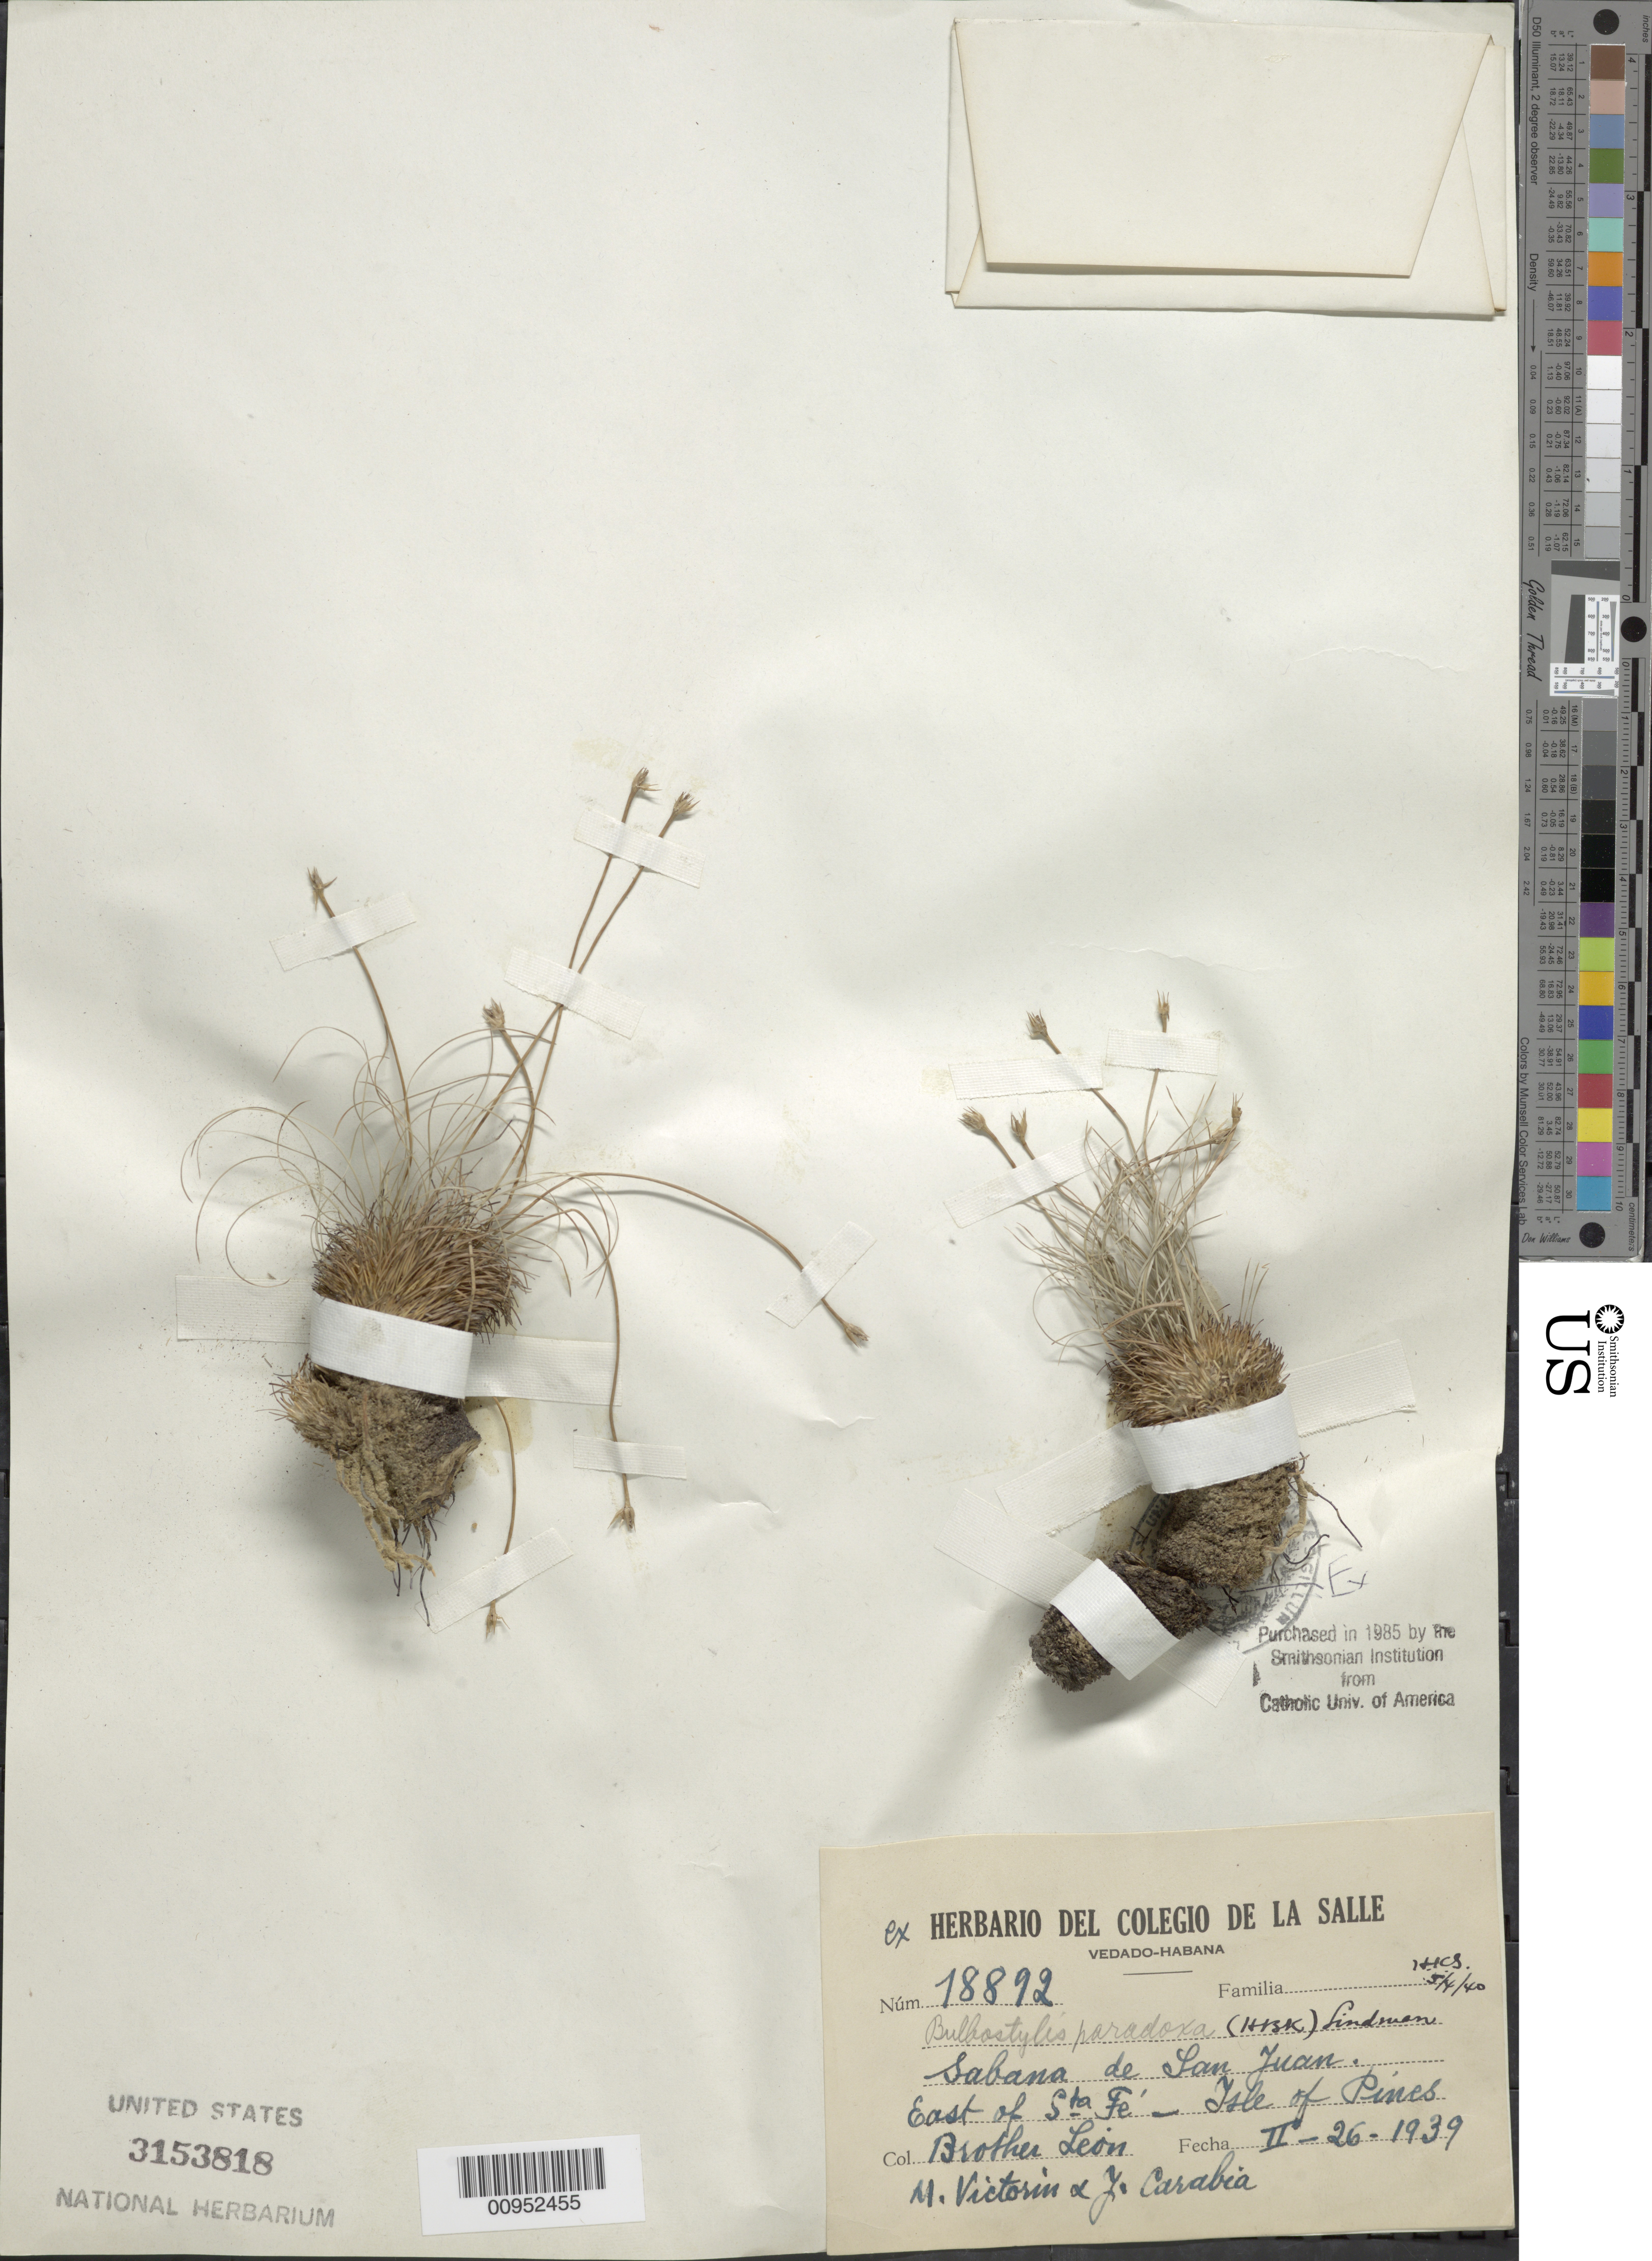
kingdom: Plantae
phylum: Tracheophyta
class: Liliopsida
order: Poales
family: Cyperaceae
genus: Bulbostylis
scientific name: Bulbostylis paradoxa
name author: (Spreng.) Lindm.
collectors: Bro. León, F. Victorin & J. Carabia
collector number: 18892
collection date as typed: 26 Feb 1939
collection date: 1939-02-26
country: Cuba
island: Isla de la Juventud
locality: Sabana de San Juan, E of Sta Fé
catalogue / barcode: US 3153818